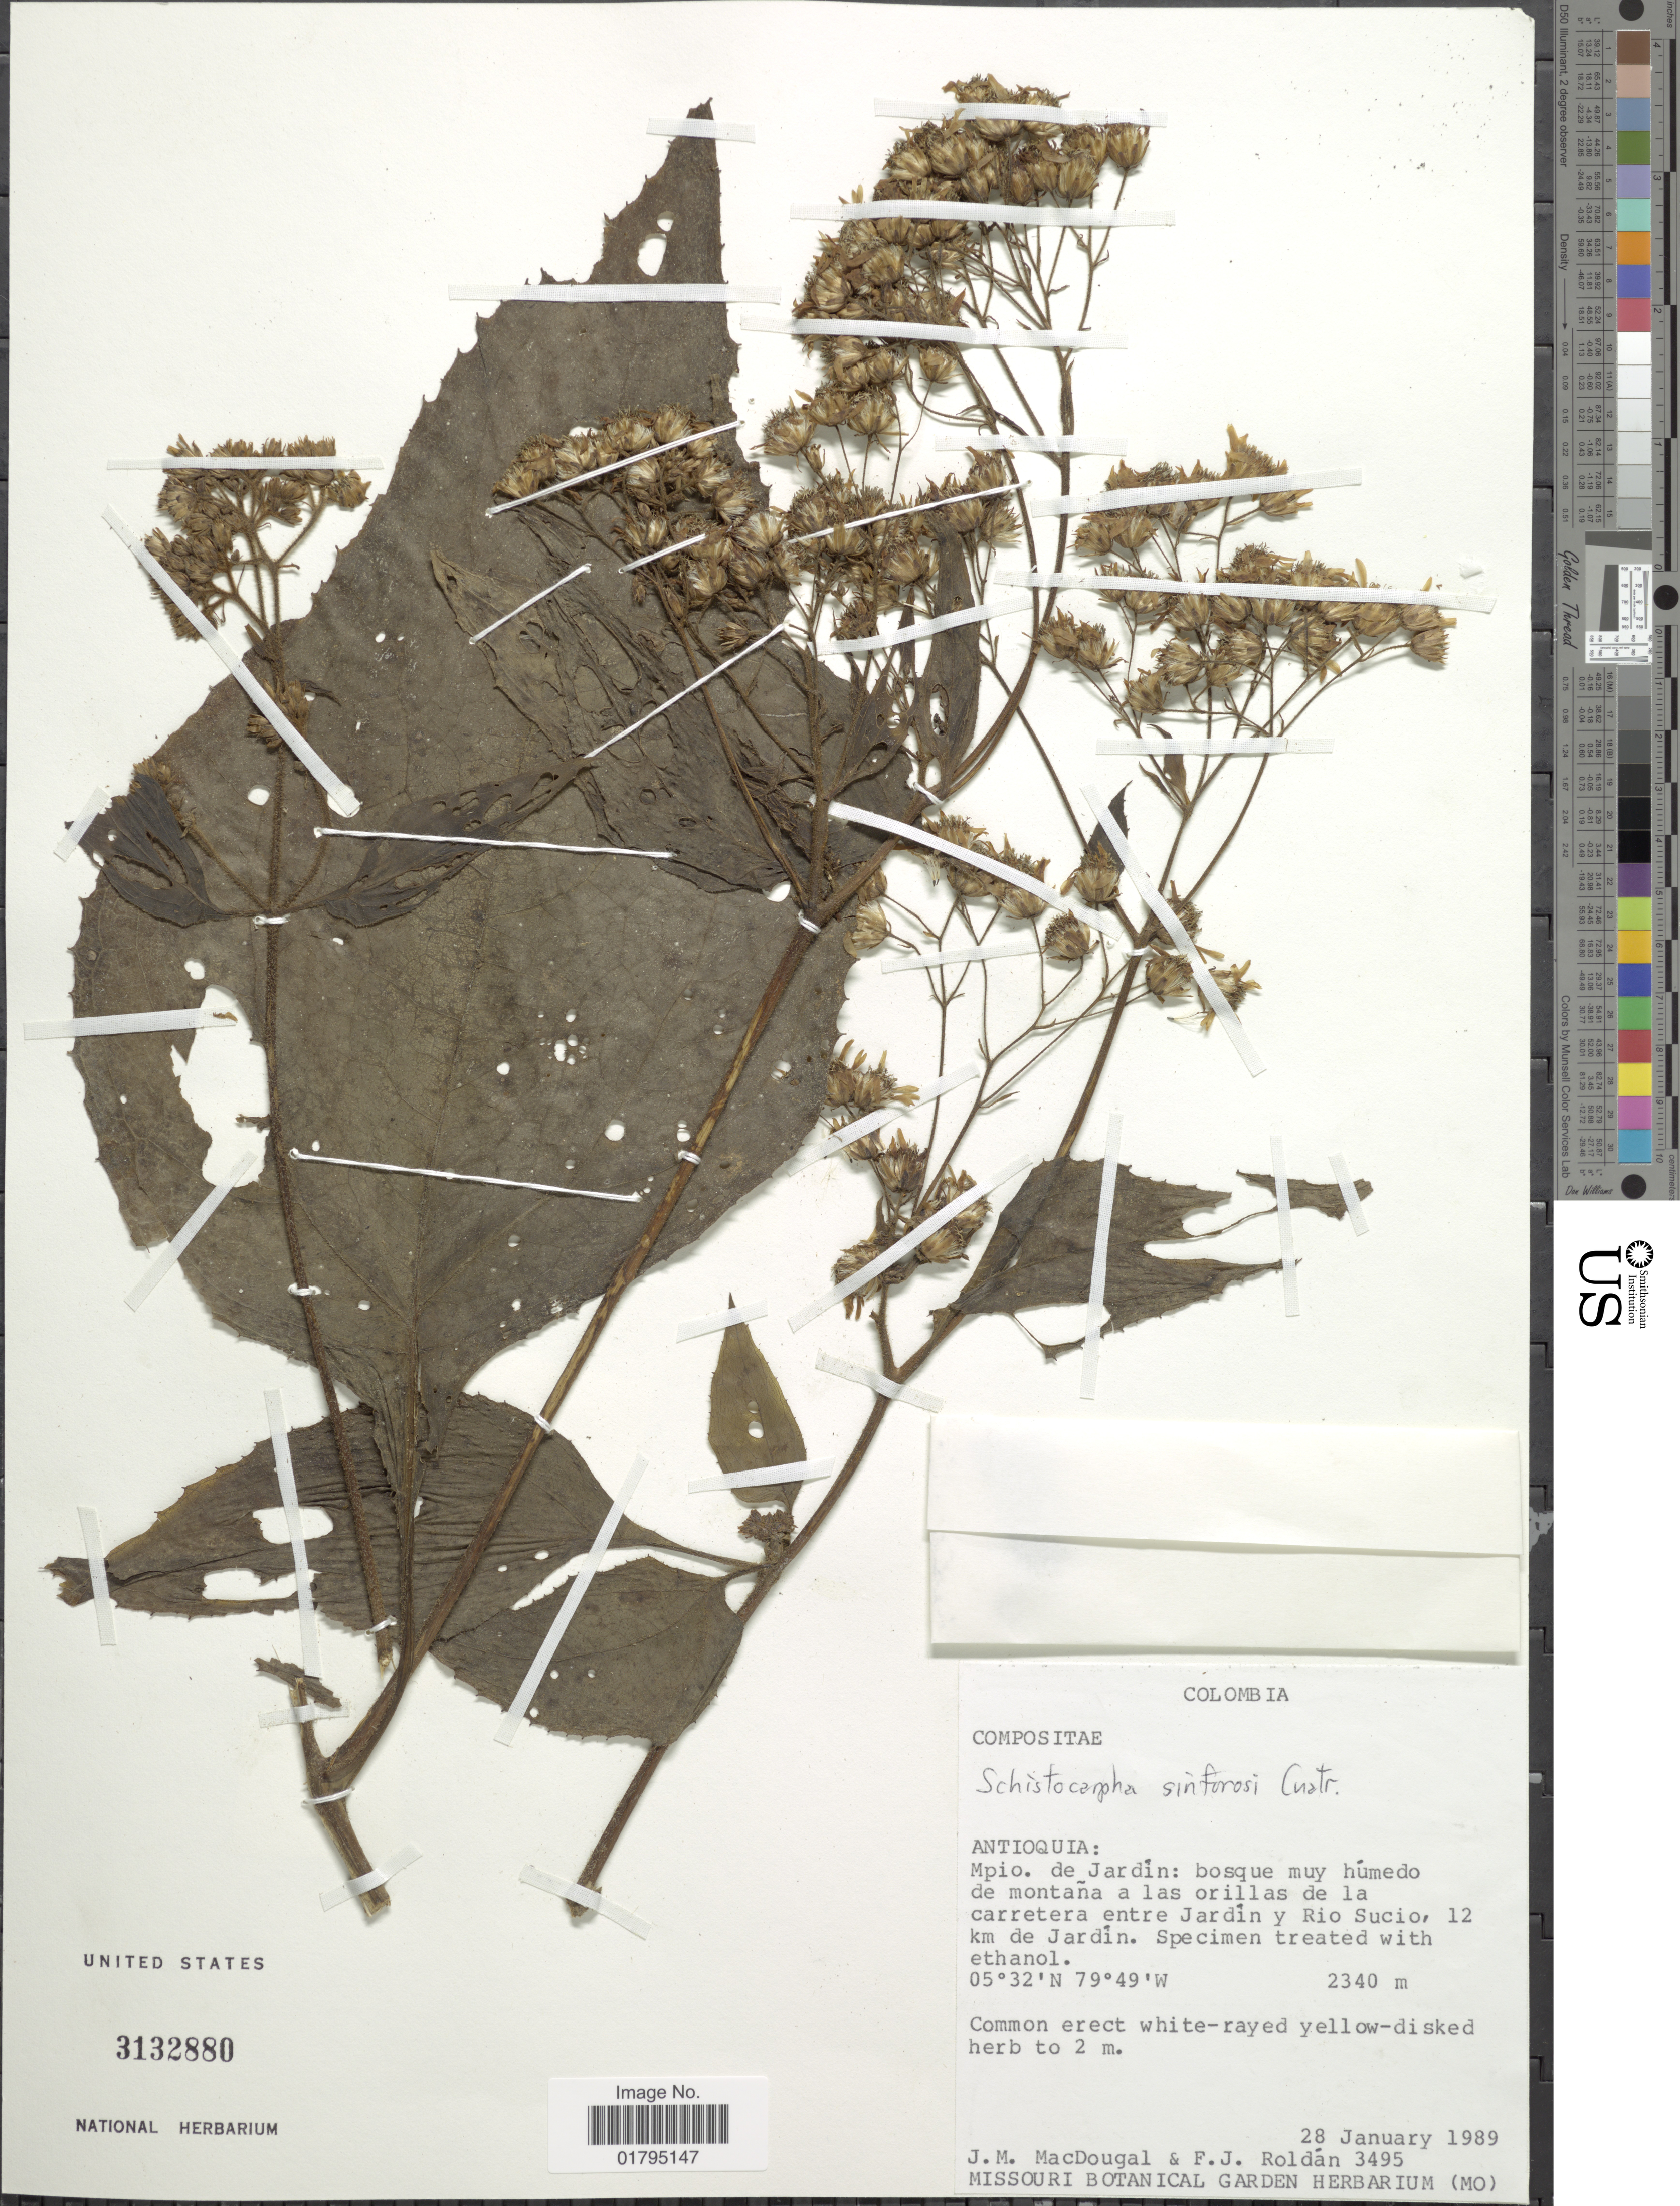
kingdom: Plantae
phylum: Tracheophyta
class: Magnoliopsida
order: Asterales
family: Asteraceae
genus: Schistocarpha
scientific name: Schistocarpha sinforosii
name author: Cuatrec.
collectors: J. M. MacDougal & F. J. Roldán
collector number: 3495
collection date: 1989-01-28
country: Colombia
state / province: Antioquia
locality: Antioquia: Mpio de Jardin: bosque muy Humedo de montana a las orillas de la carretera entre Jardin y Rio Sucio, 12 km de Jardin.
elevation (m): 2340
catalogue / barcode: US 3132880